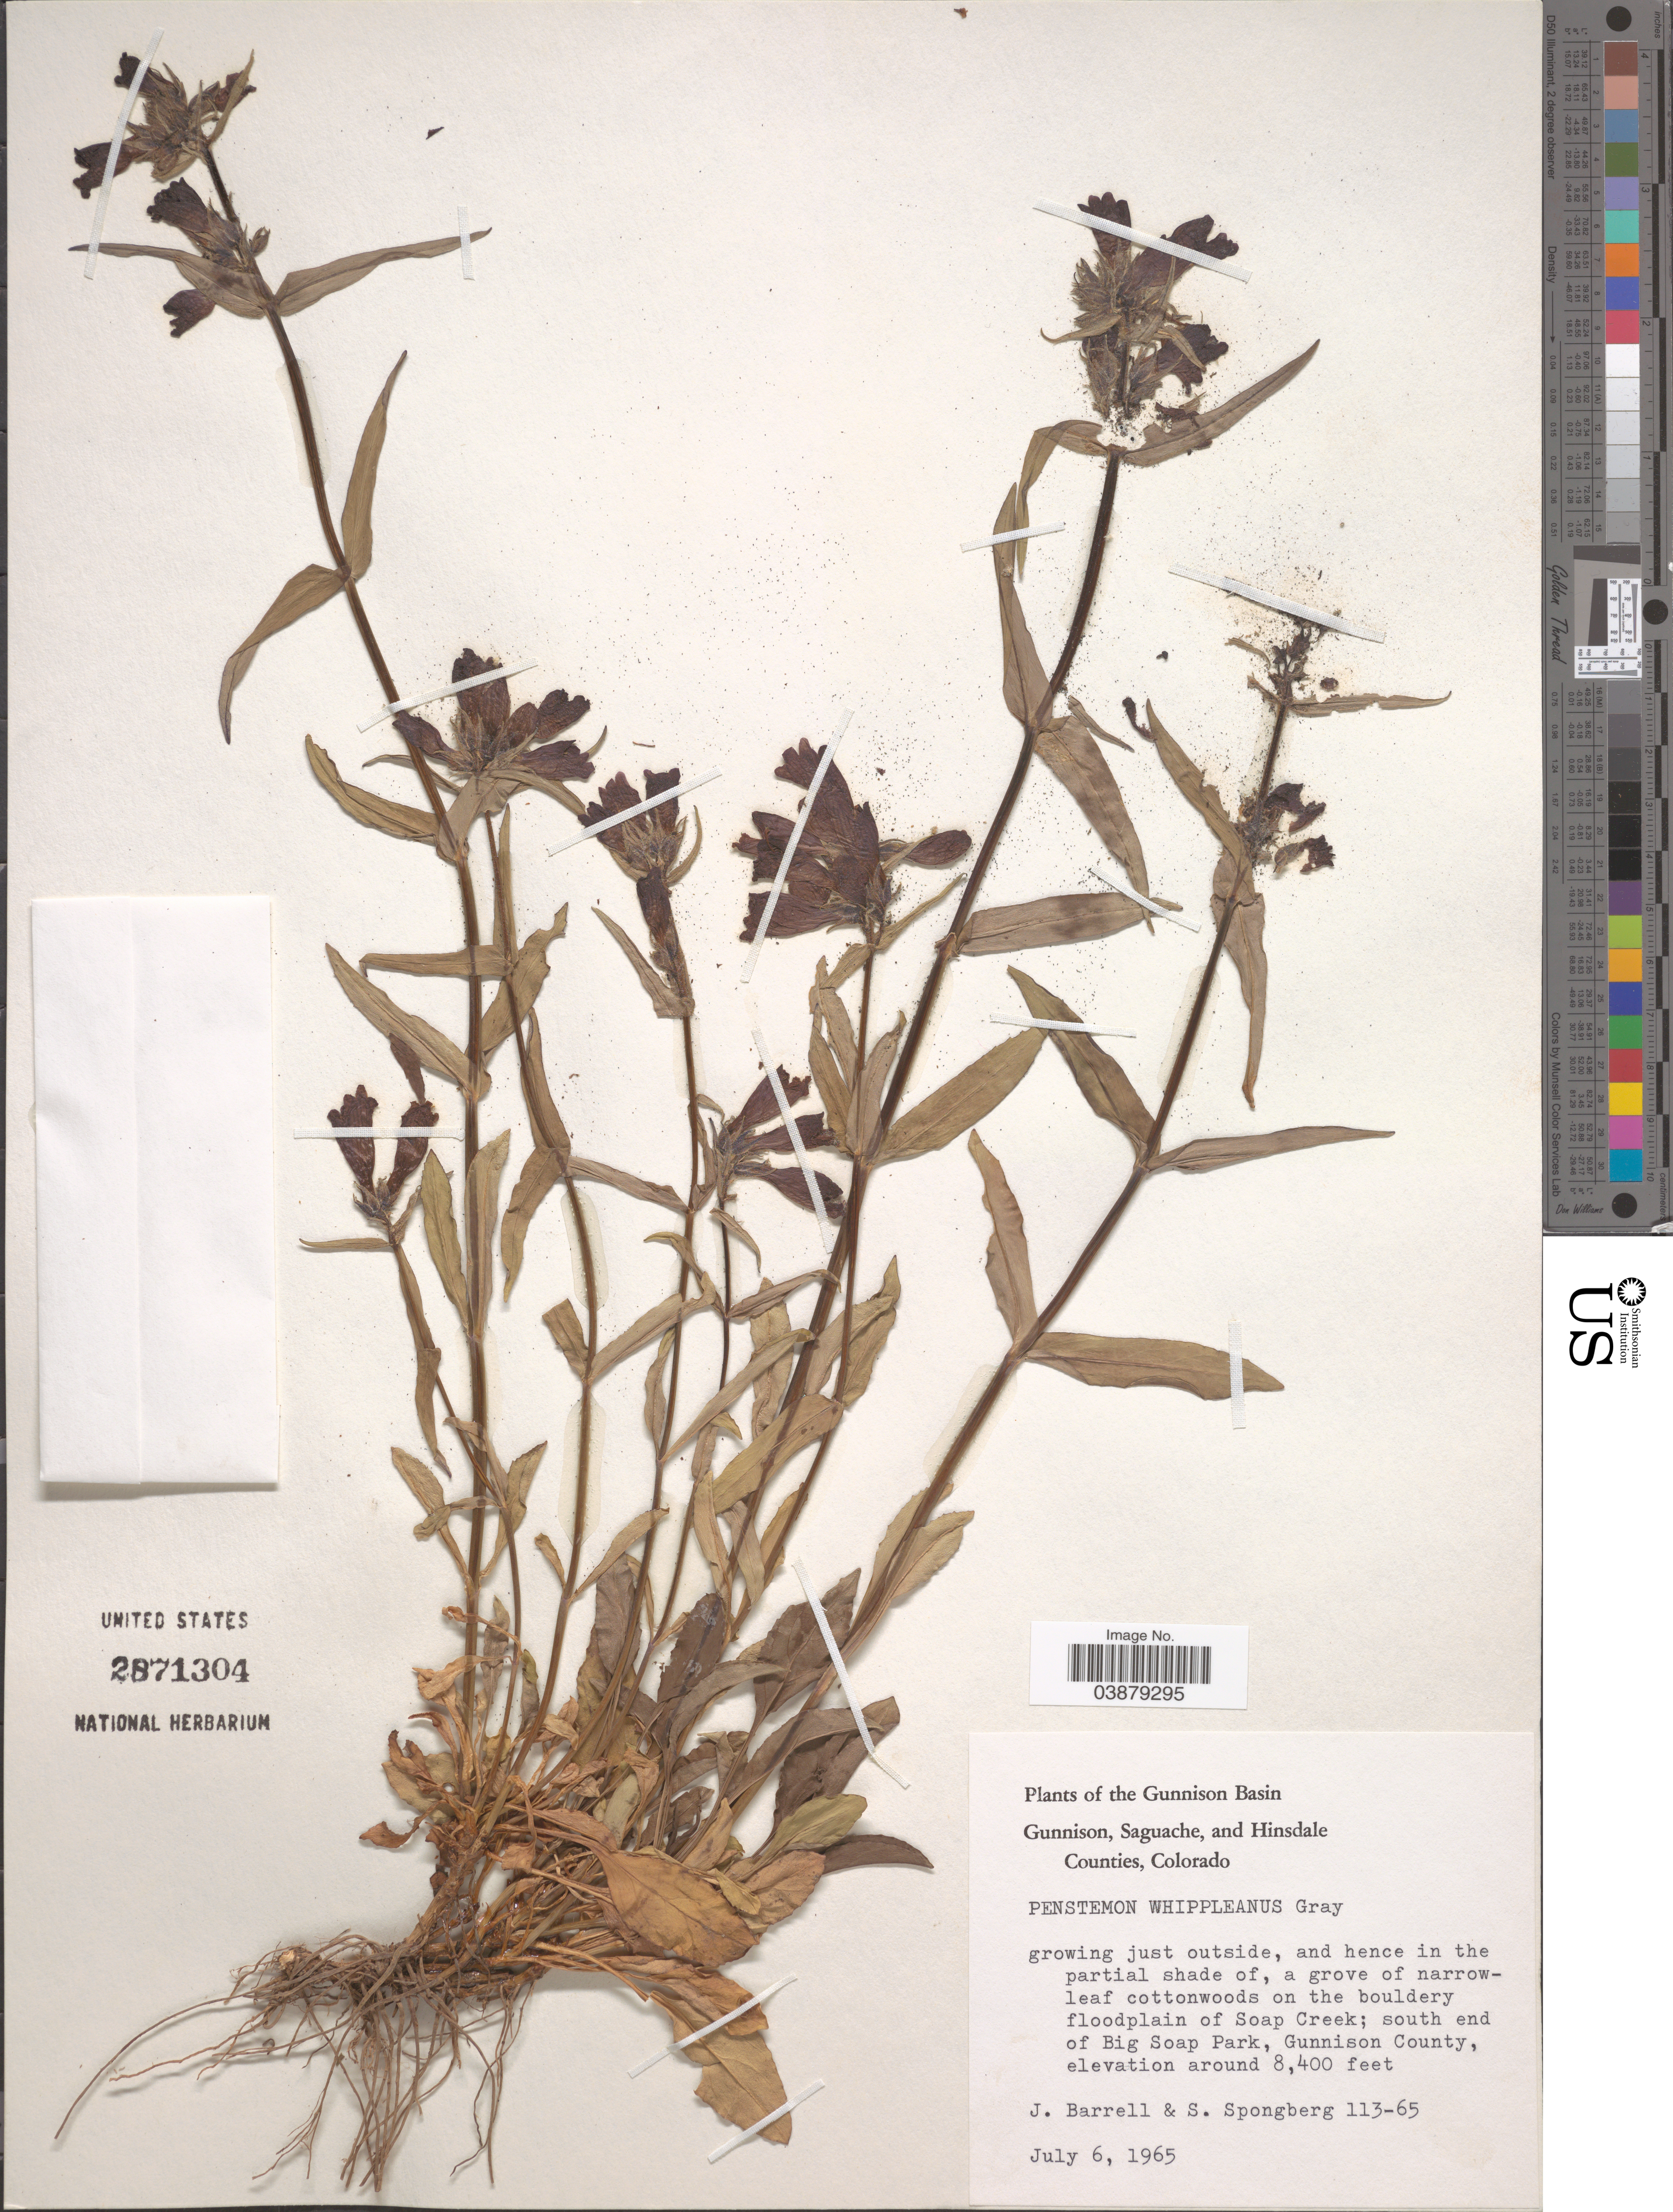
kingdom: Plantae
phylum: Tracheophyta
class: Magnoliopsida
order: Lamiales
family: Plantaginaceae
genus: Penstemon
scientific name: Penstemon whippleanus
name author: A. Gray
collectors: J. Barrell & S. A.Spongberg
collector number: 113-65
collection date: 1965-07-06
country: United States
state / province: Colorado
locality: The Gunnison Basin. On the bouldery of Big Soap Park, Gunnison County.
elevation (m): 2560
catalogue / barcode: US 2871304